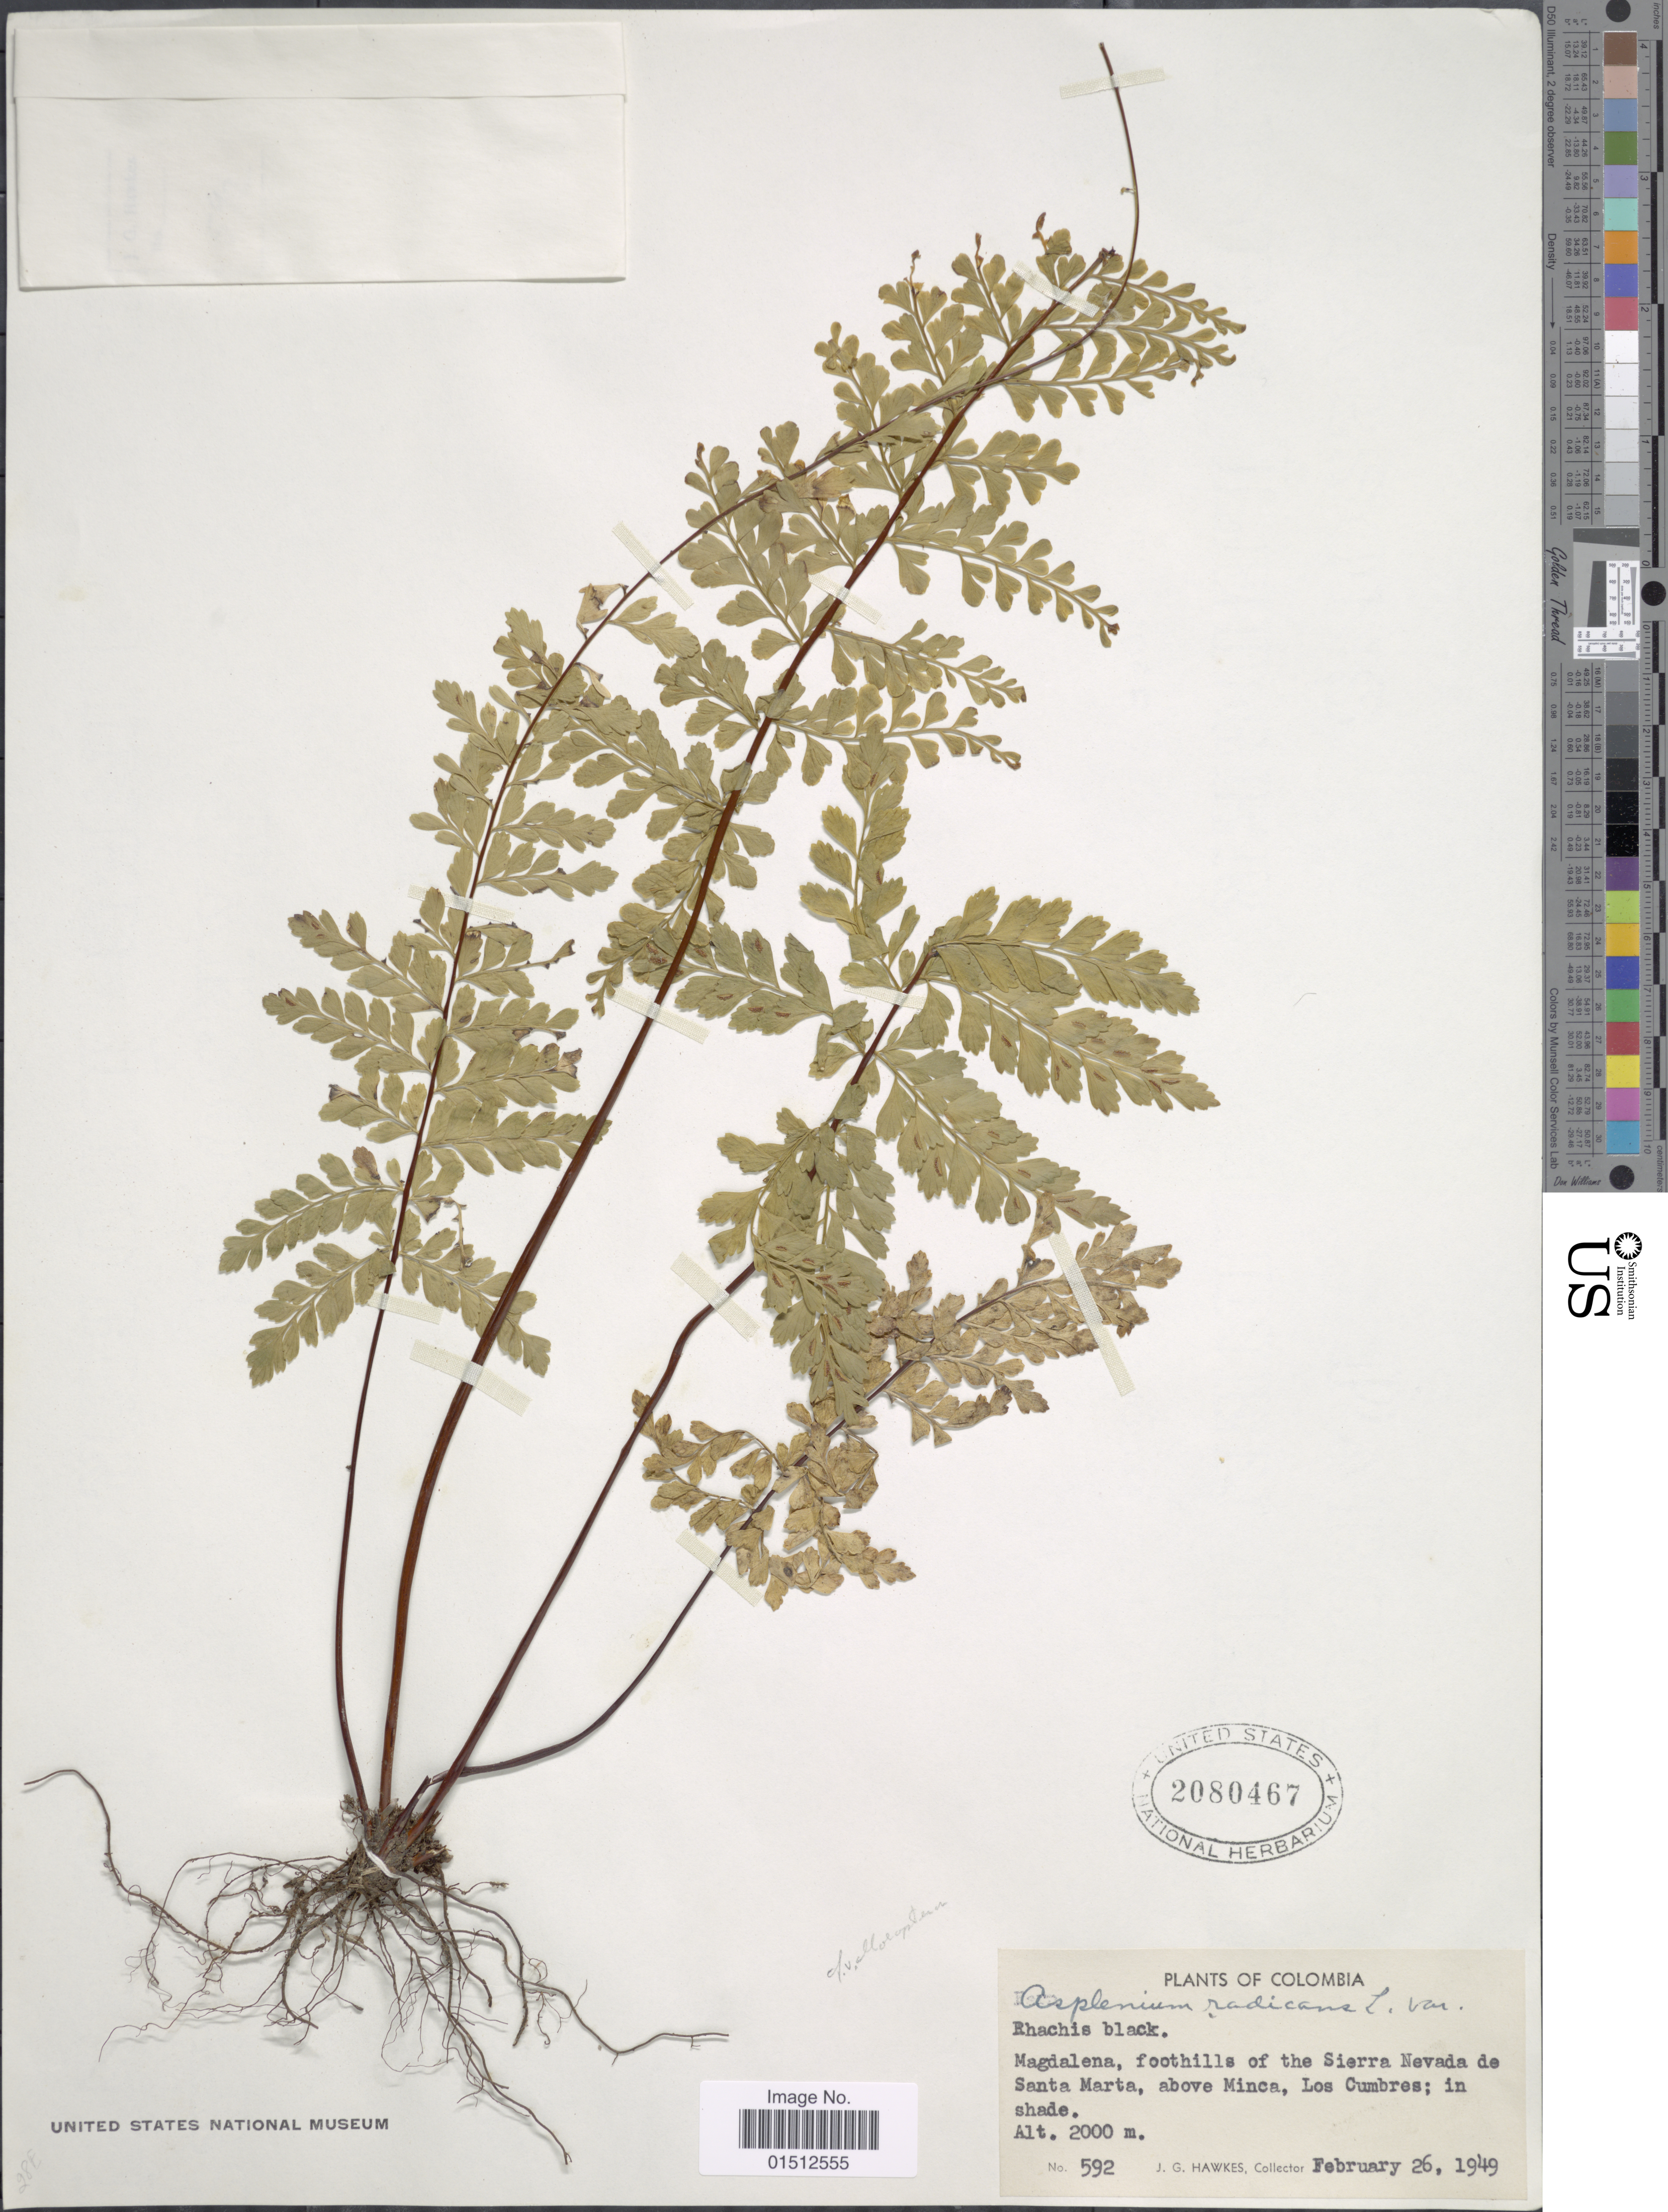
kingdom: Plantae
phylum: Tracheophyta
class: Polypodiopsida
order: Polypodiales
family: Aspleniaceae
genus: Asplenium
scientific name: Asplenium radicans var. partitum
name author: (Klotzsch) Hieron.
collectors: J. Hawkes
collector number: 592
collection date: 1949-02-26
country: Colombia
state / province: Magdalena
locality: Colombia, Magdalena, foothills of the Sierra Nevada de Santa Marta, above Minca, Los Cumbres.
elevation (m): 2000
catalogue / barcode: US 2080467